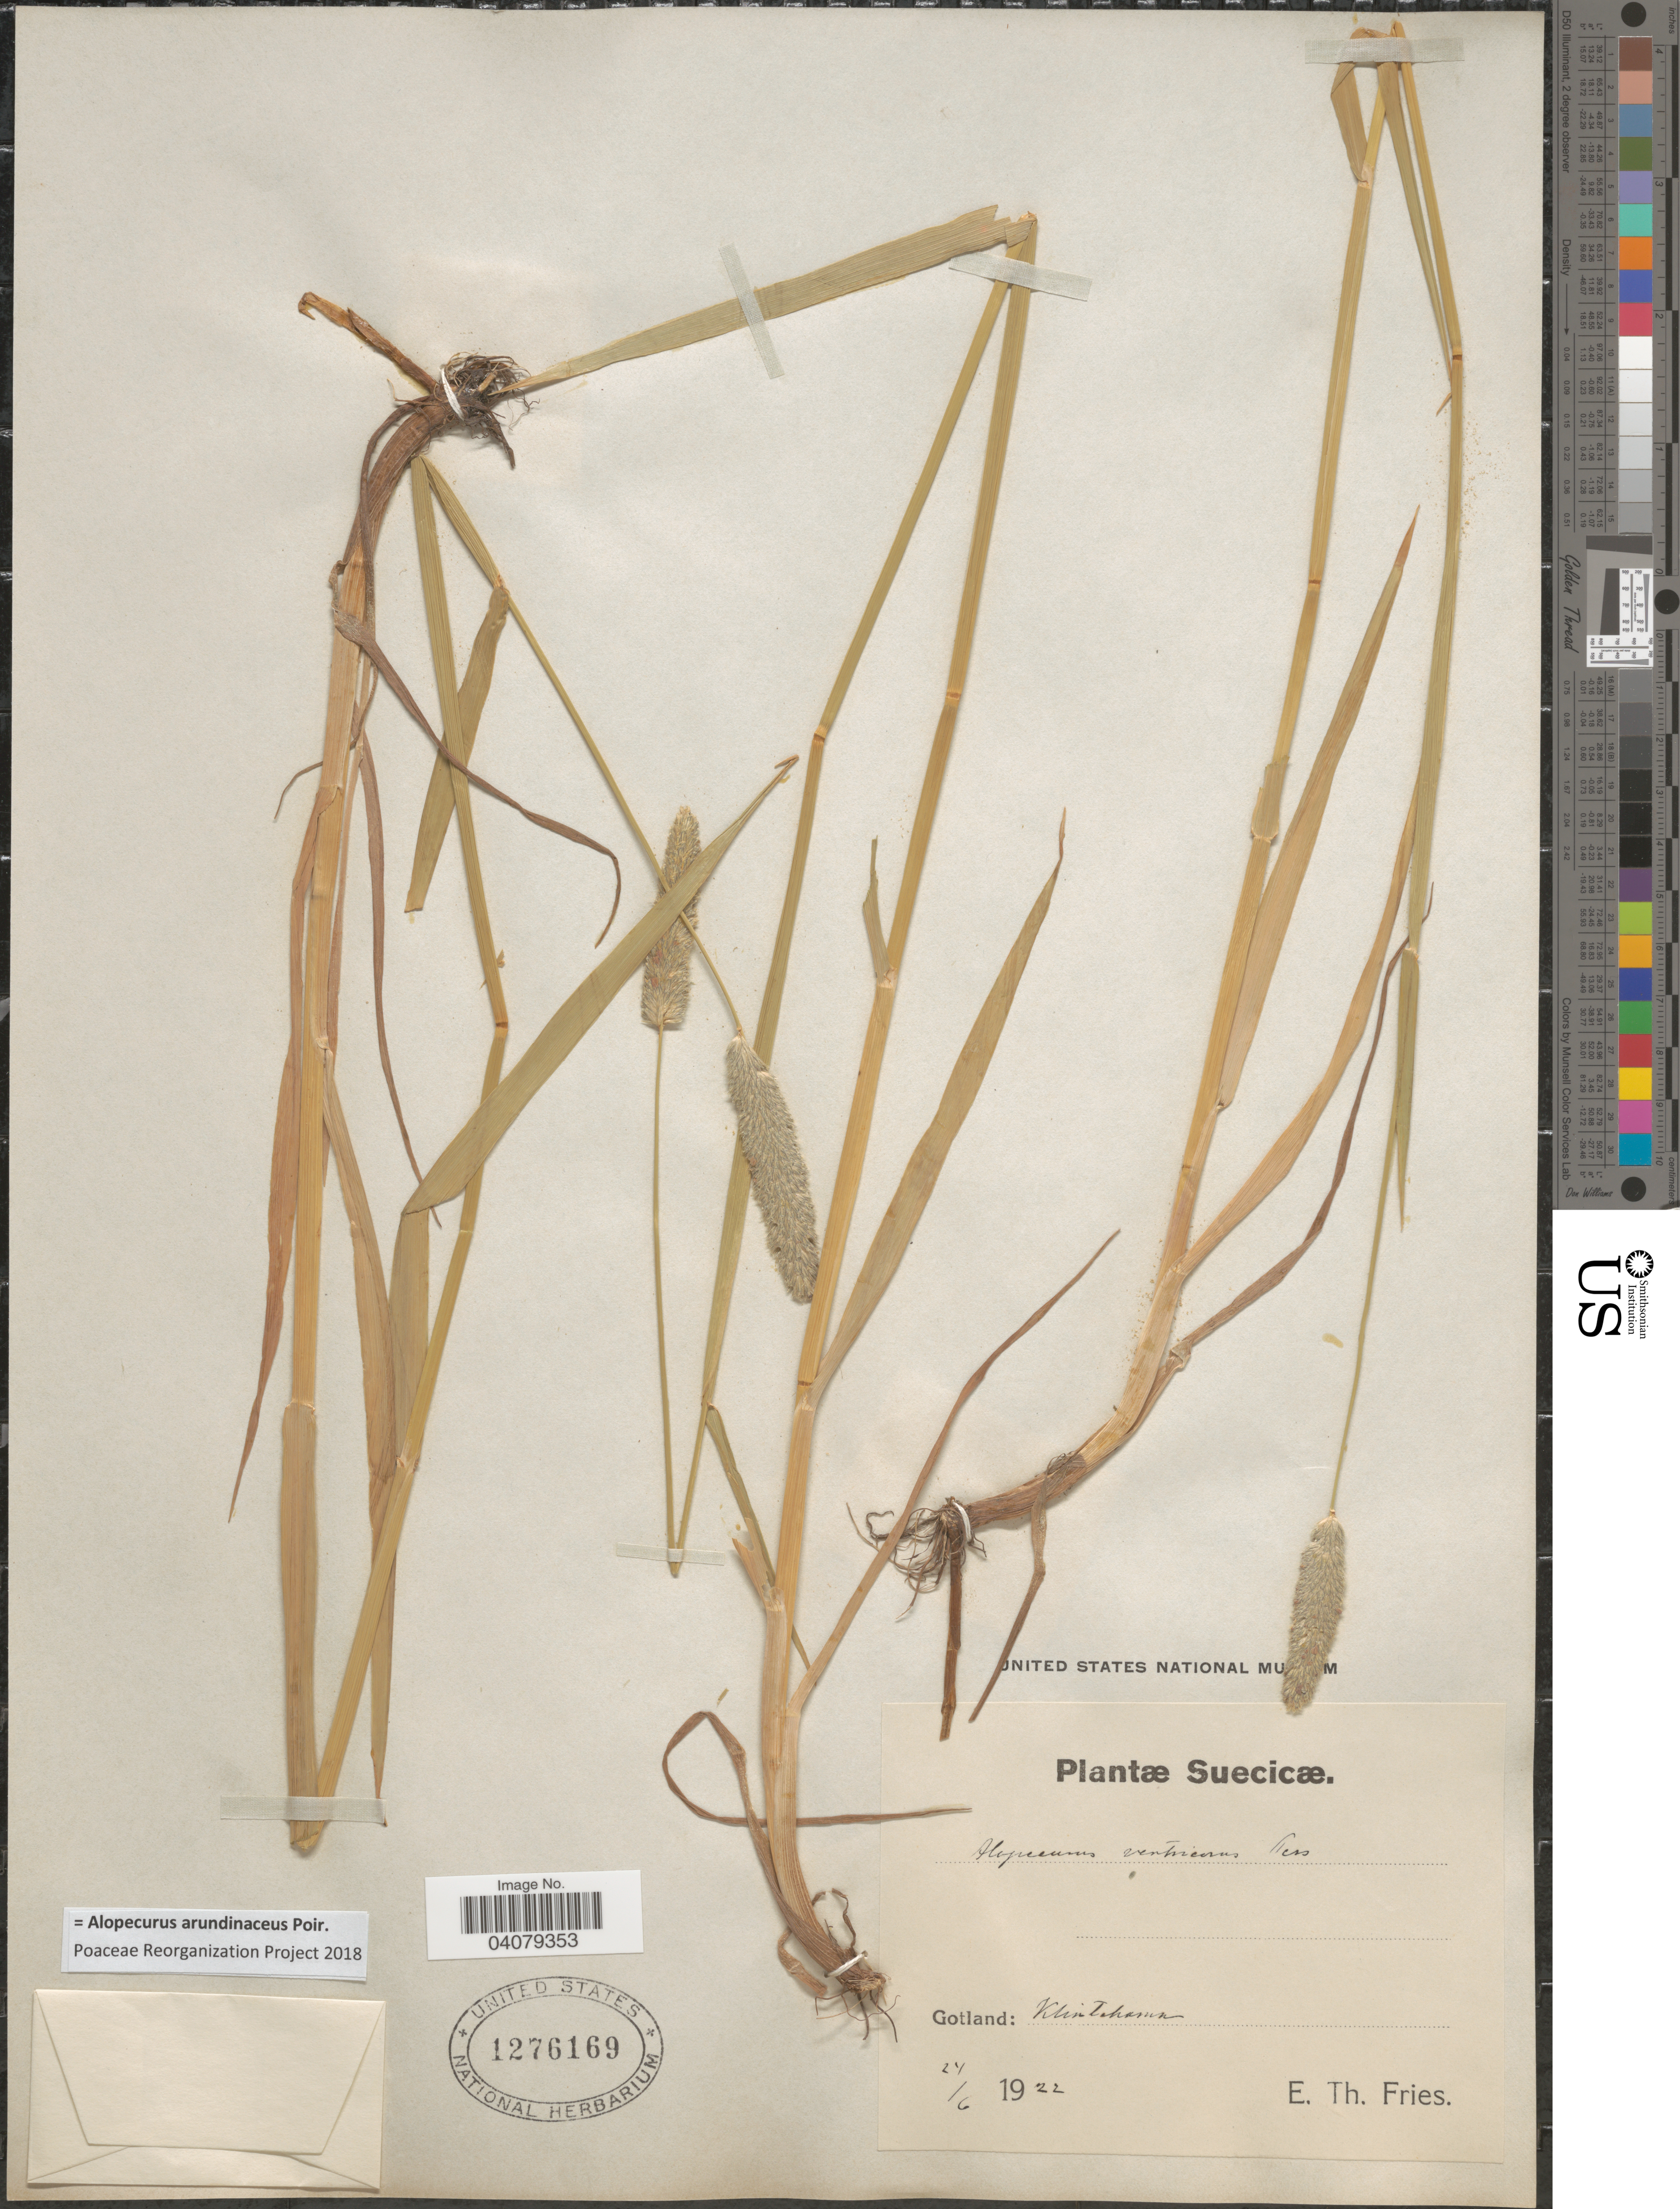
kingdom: Plantae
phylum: Tracheophyta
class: Liliopsida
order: Poales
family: Poaceae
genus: Alopecurus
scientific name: Alopecurus arundinaceus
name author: Poir.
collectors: E. Fries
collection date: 1922-06-24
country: Sweden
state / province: Gotland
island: Gotland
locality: Gotland: Klintehamn.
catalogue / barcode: US 1276169